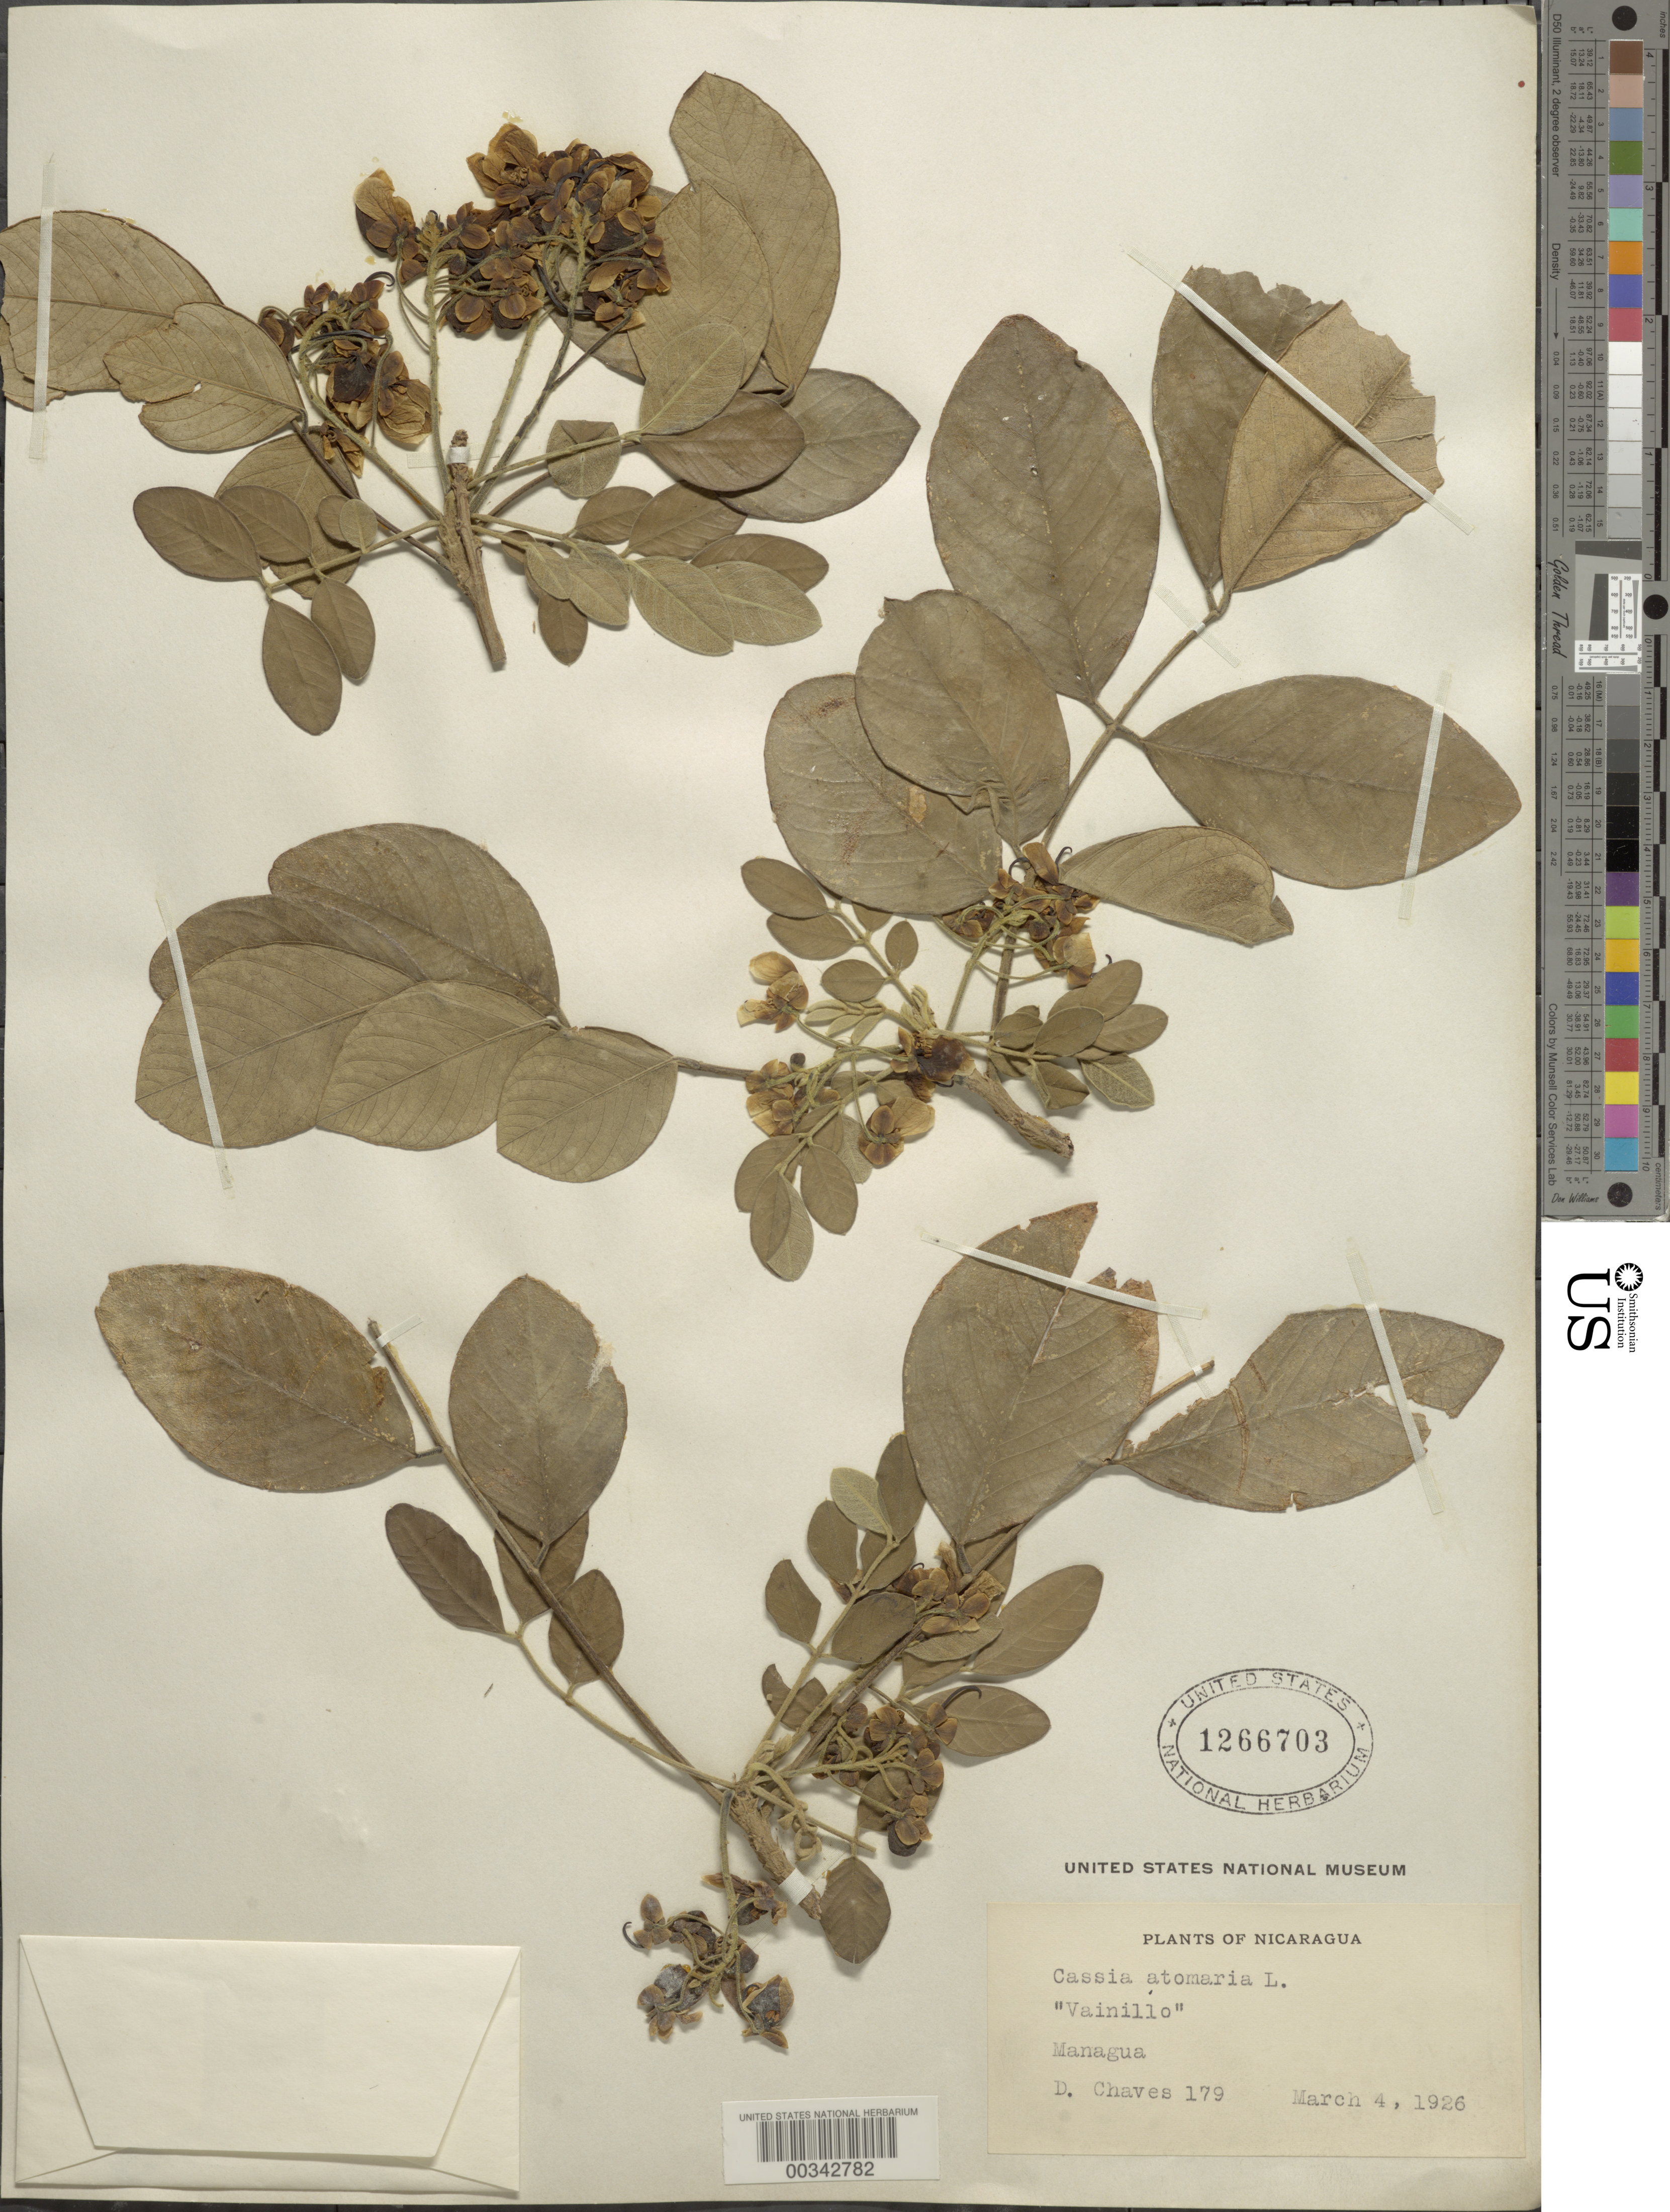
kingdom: Plantae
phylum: Tracheophyta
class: Magnoliopsida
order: Fabales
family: Fabaceae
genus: Senna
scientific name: Senna emarginata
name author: L.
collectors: D. Chaves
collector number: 179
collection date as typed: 04 Mar 1926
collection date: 1926-03-04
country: Nicaragua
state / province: Managua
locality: Managua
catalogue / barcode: US 1266703